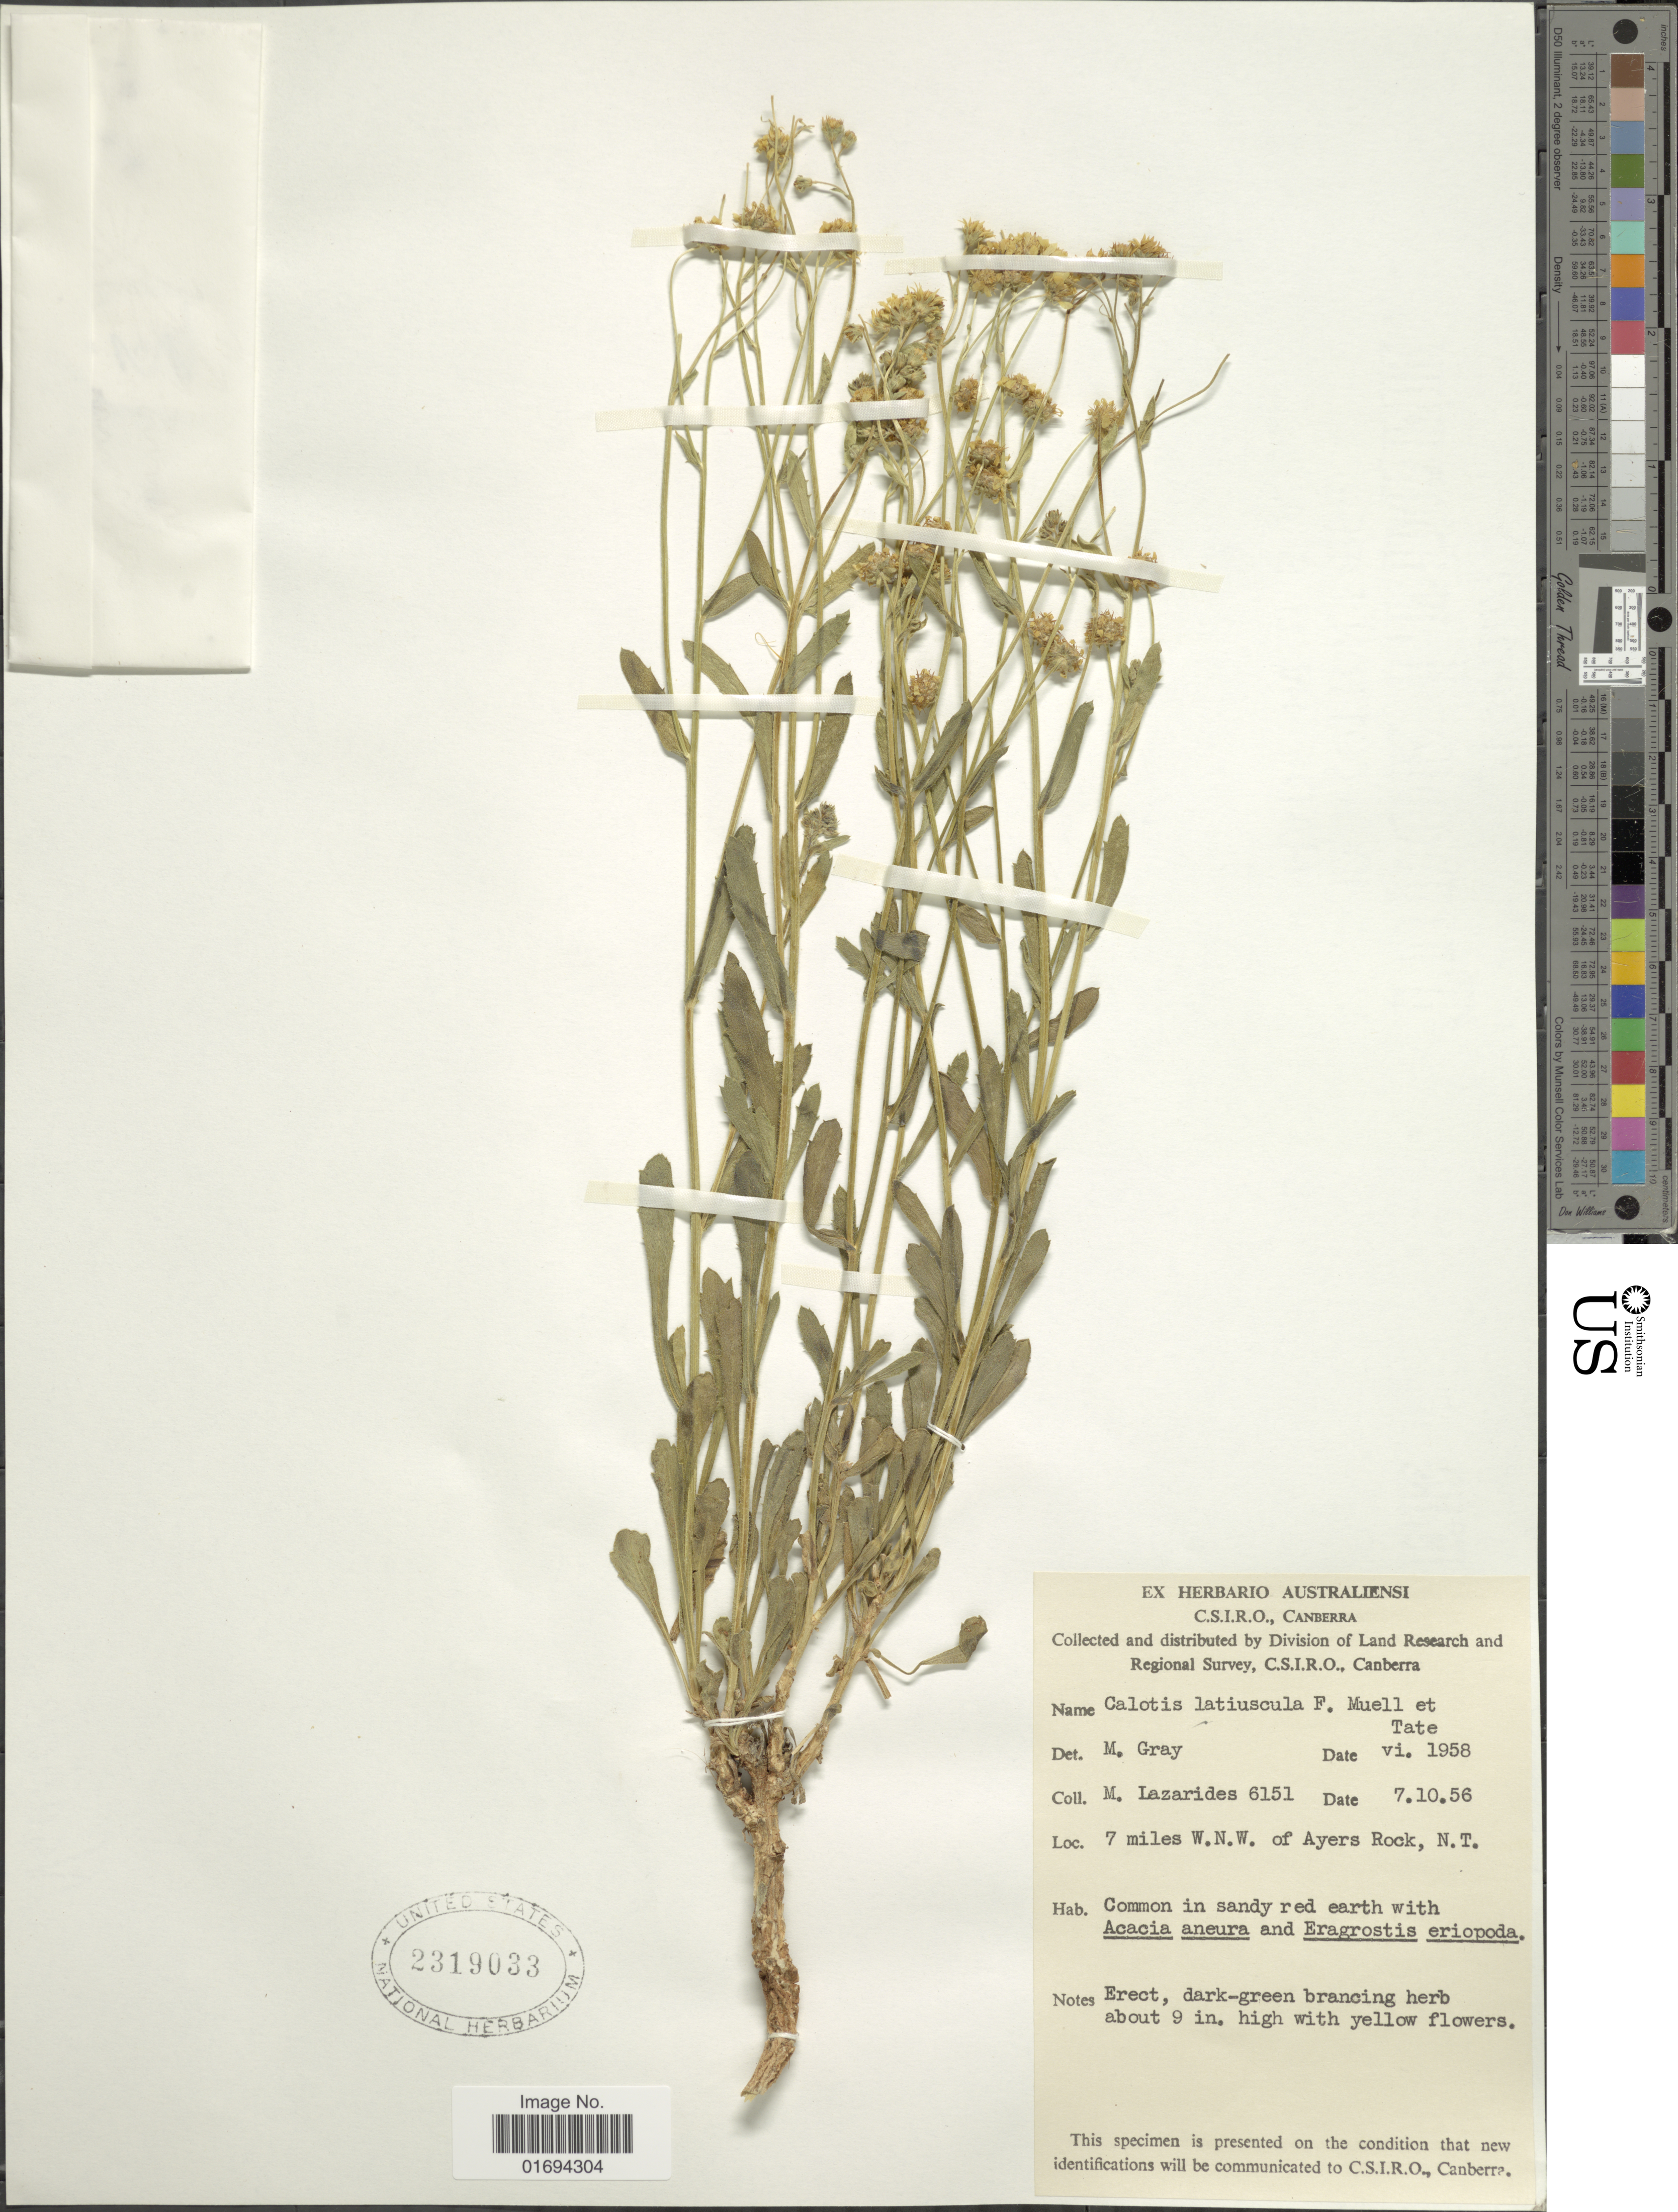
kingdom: Plantae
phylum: Tracheophyta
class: Magnoliopsida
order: Asterales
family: Asteraceae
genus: Calotis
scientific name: Calotis latiuscula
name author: F. Muell. & Tate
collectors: M. Lazarides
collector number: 6151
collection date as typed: Transcribed d/m/y: 7/10/56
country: Australia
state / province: Northern Territory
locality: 7 miles W. N. W. of Ayers Rock, N. T.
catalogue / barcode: US 2319033